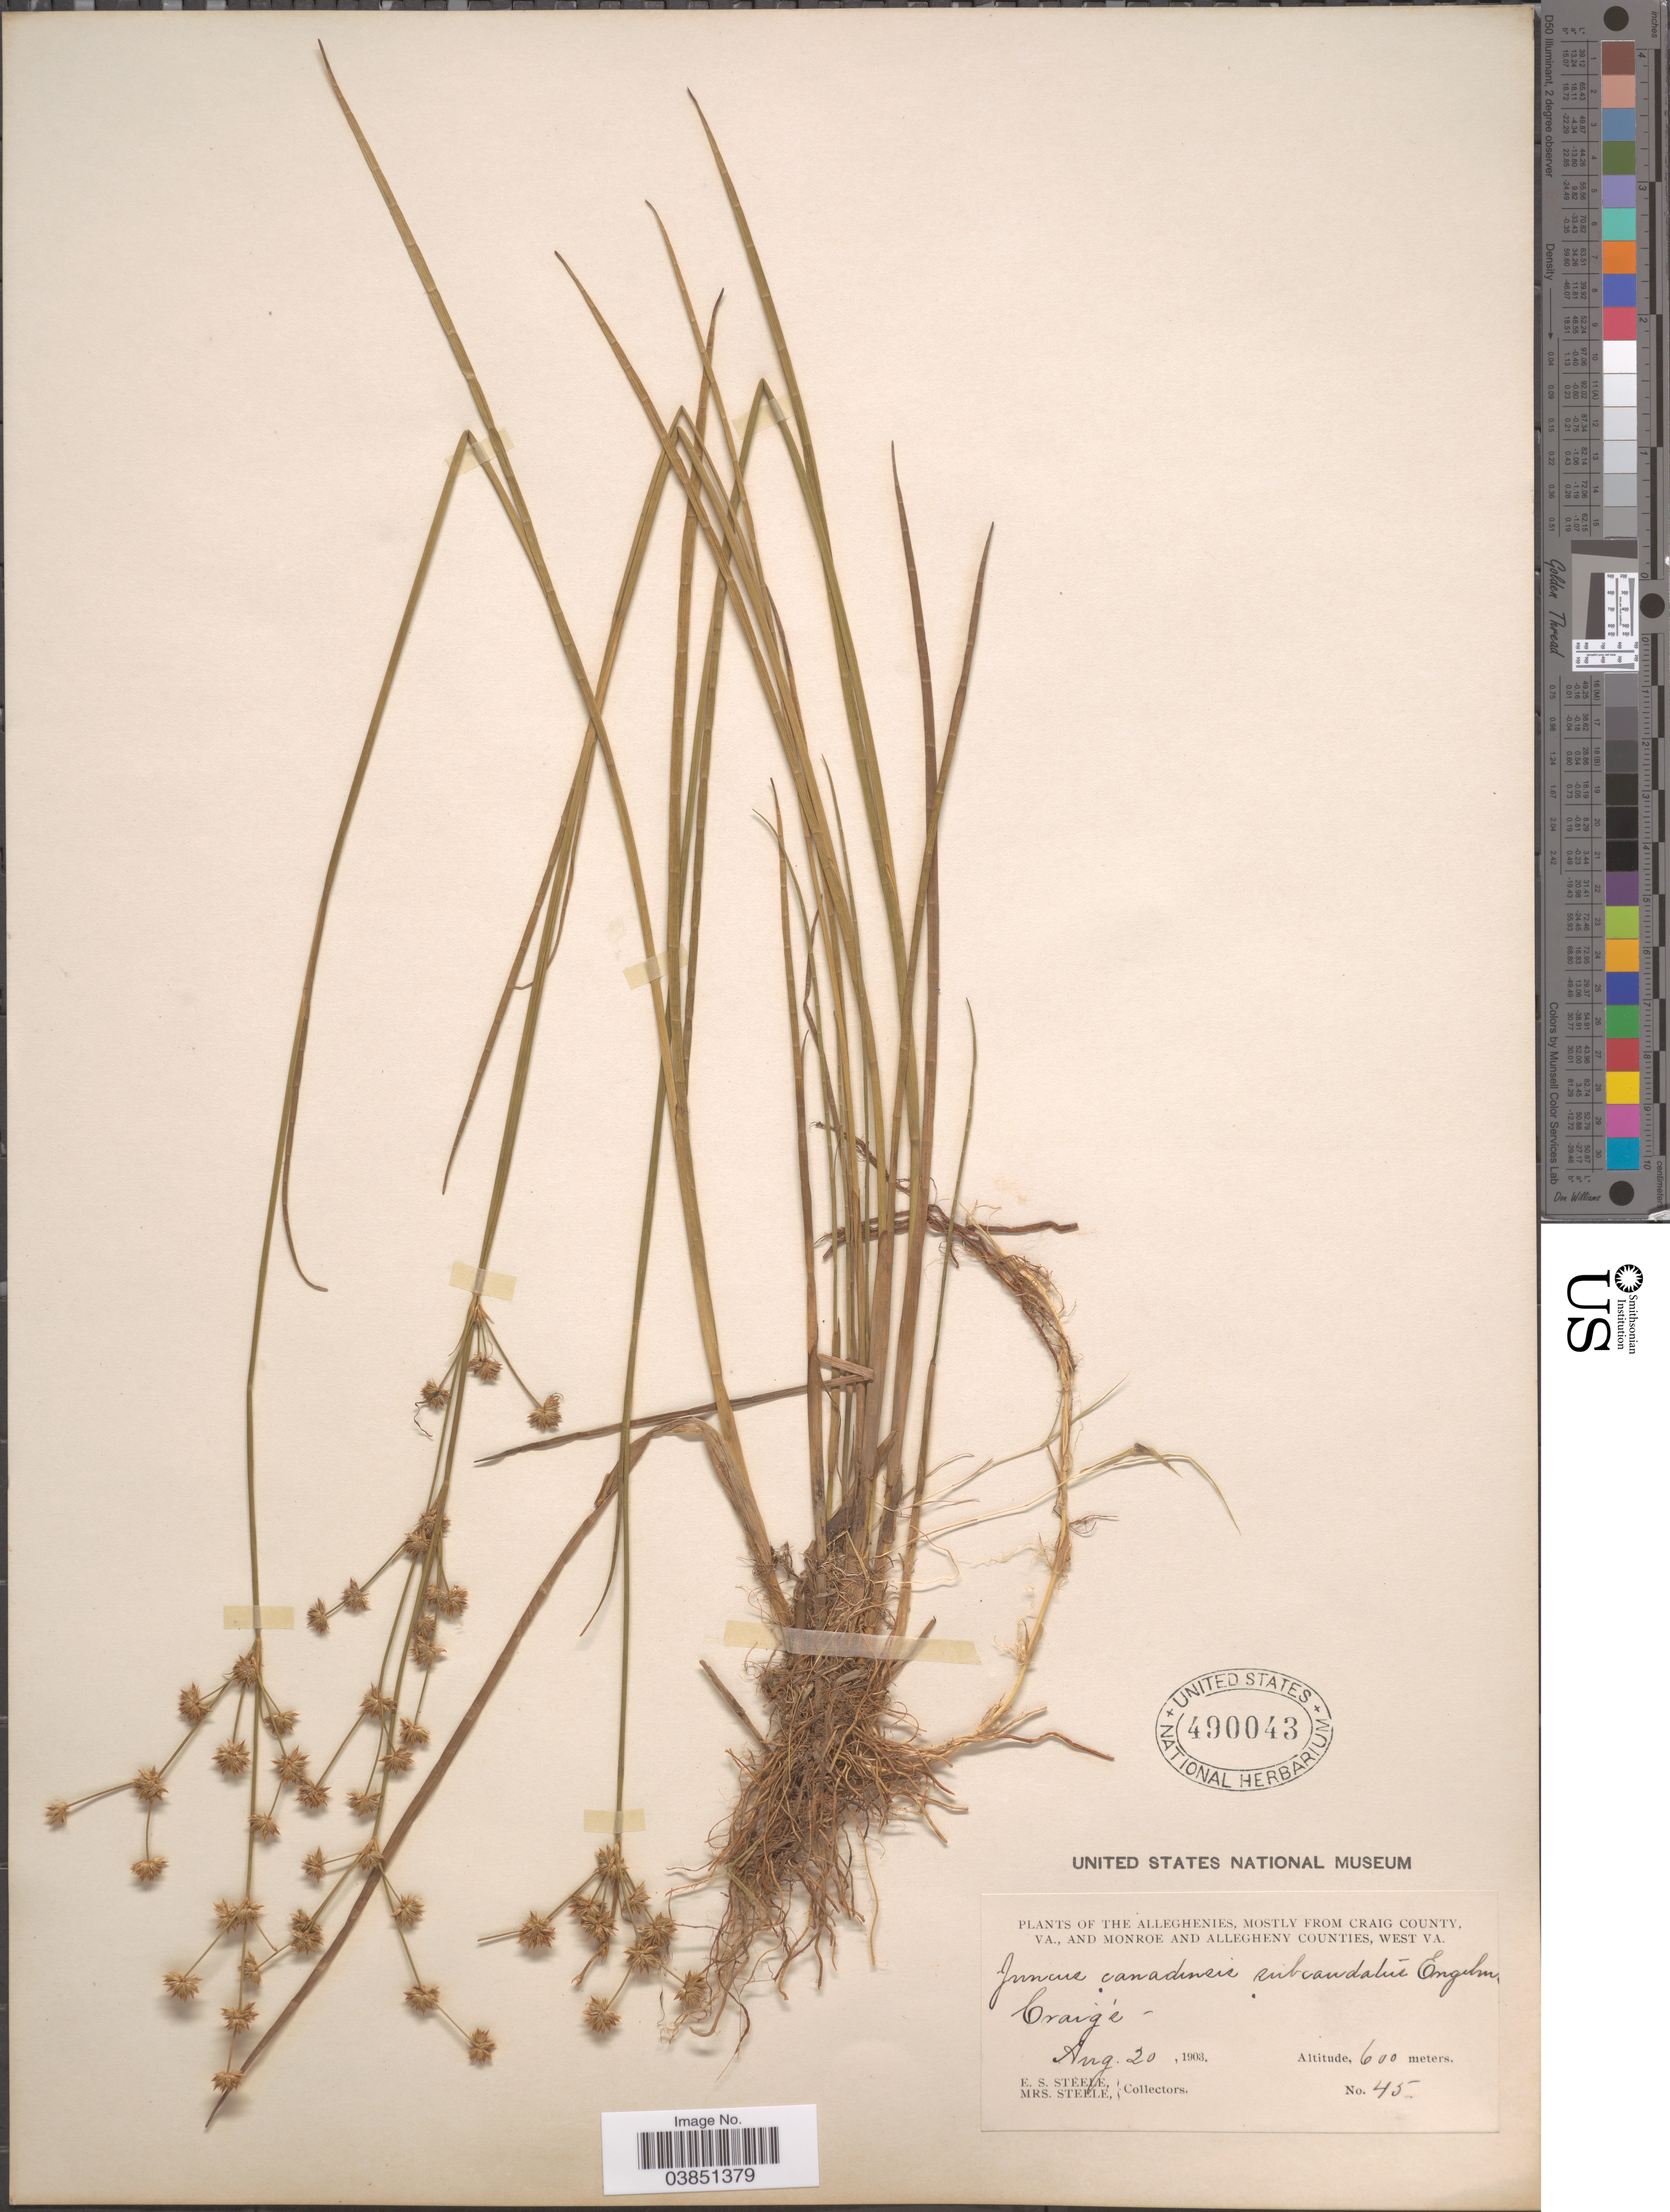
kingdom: Plantae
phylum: Tracheophyta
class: Liliopsida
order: Poales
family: Juncaceae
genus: Juncus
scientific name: Juncus canadensis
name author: J. Gay ex Laharpe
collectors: E. Steele & Mrs. E. S. Steele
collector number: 45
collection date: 1903-08-20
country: United States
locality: Alleghenies. Mostly from Craig County, VA and Monroe and Alllegheny Counties, West VA.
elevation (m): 600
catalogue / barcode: US 490043